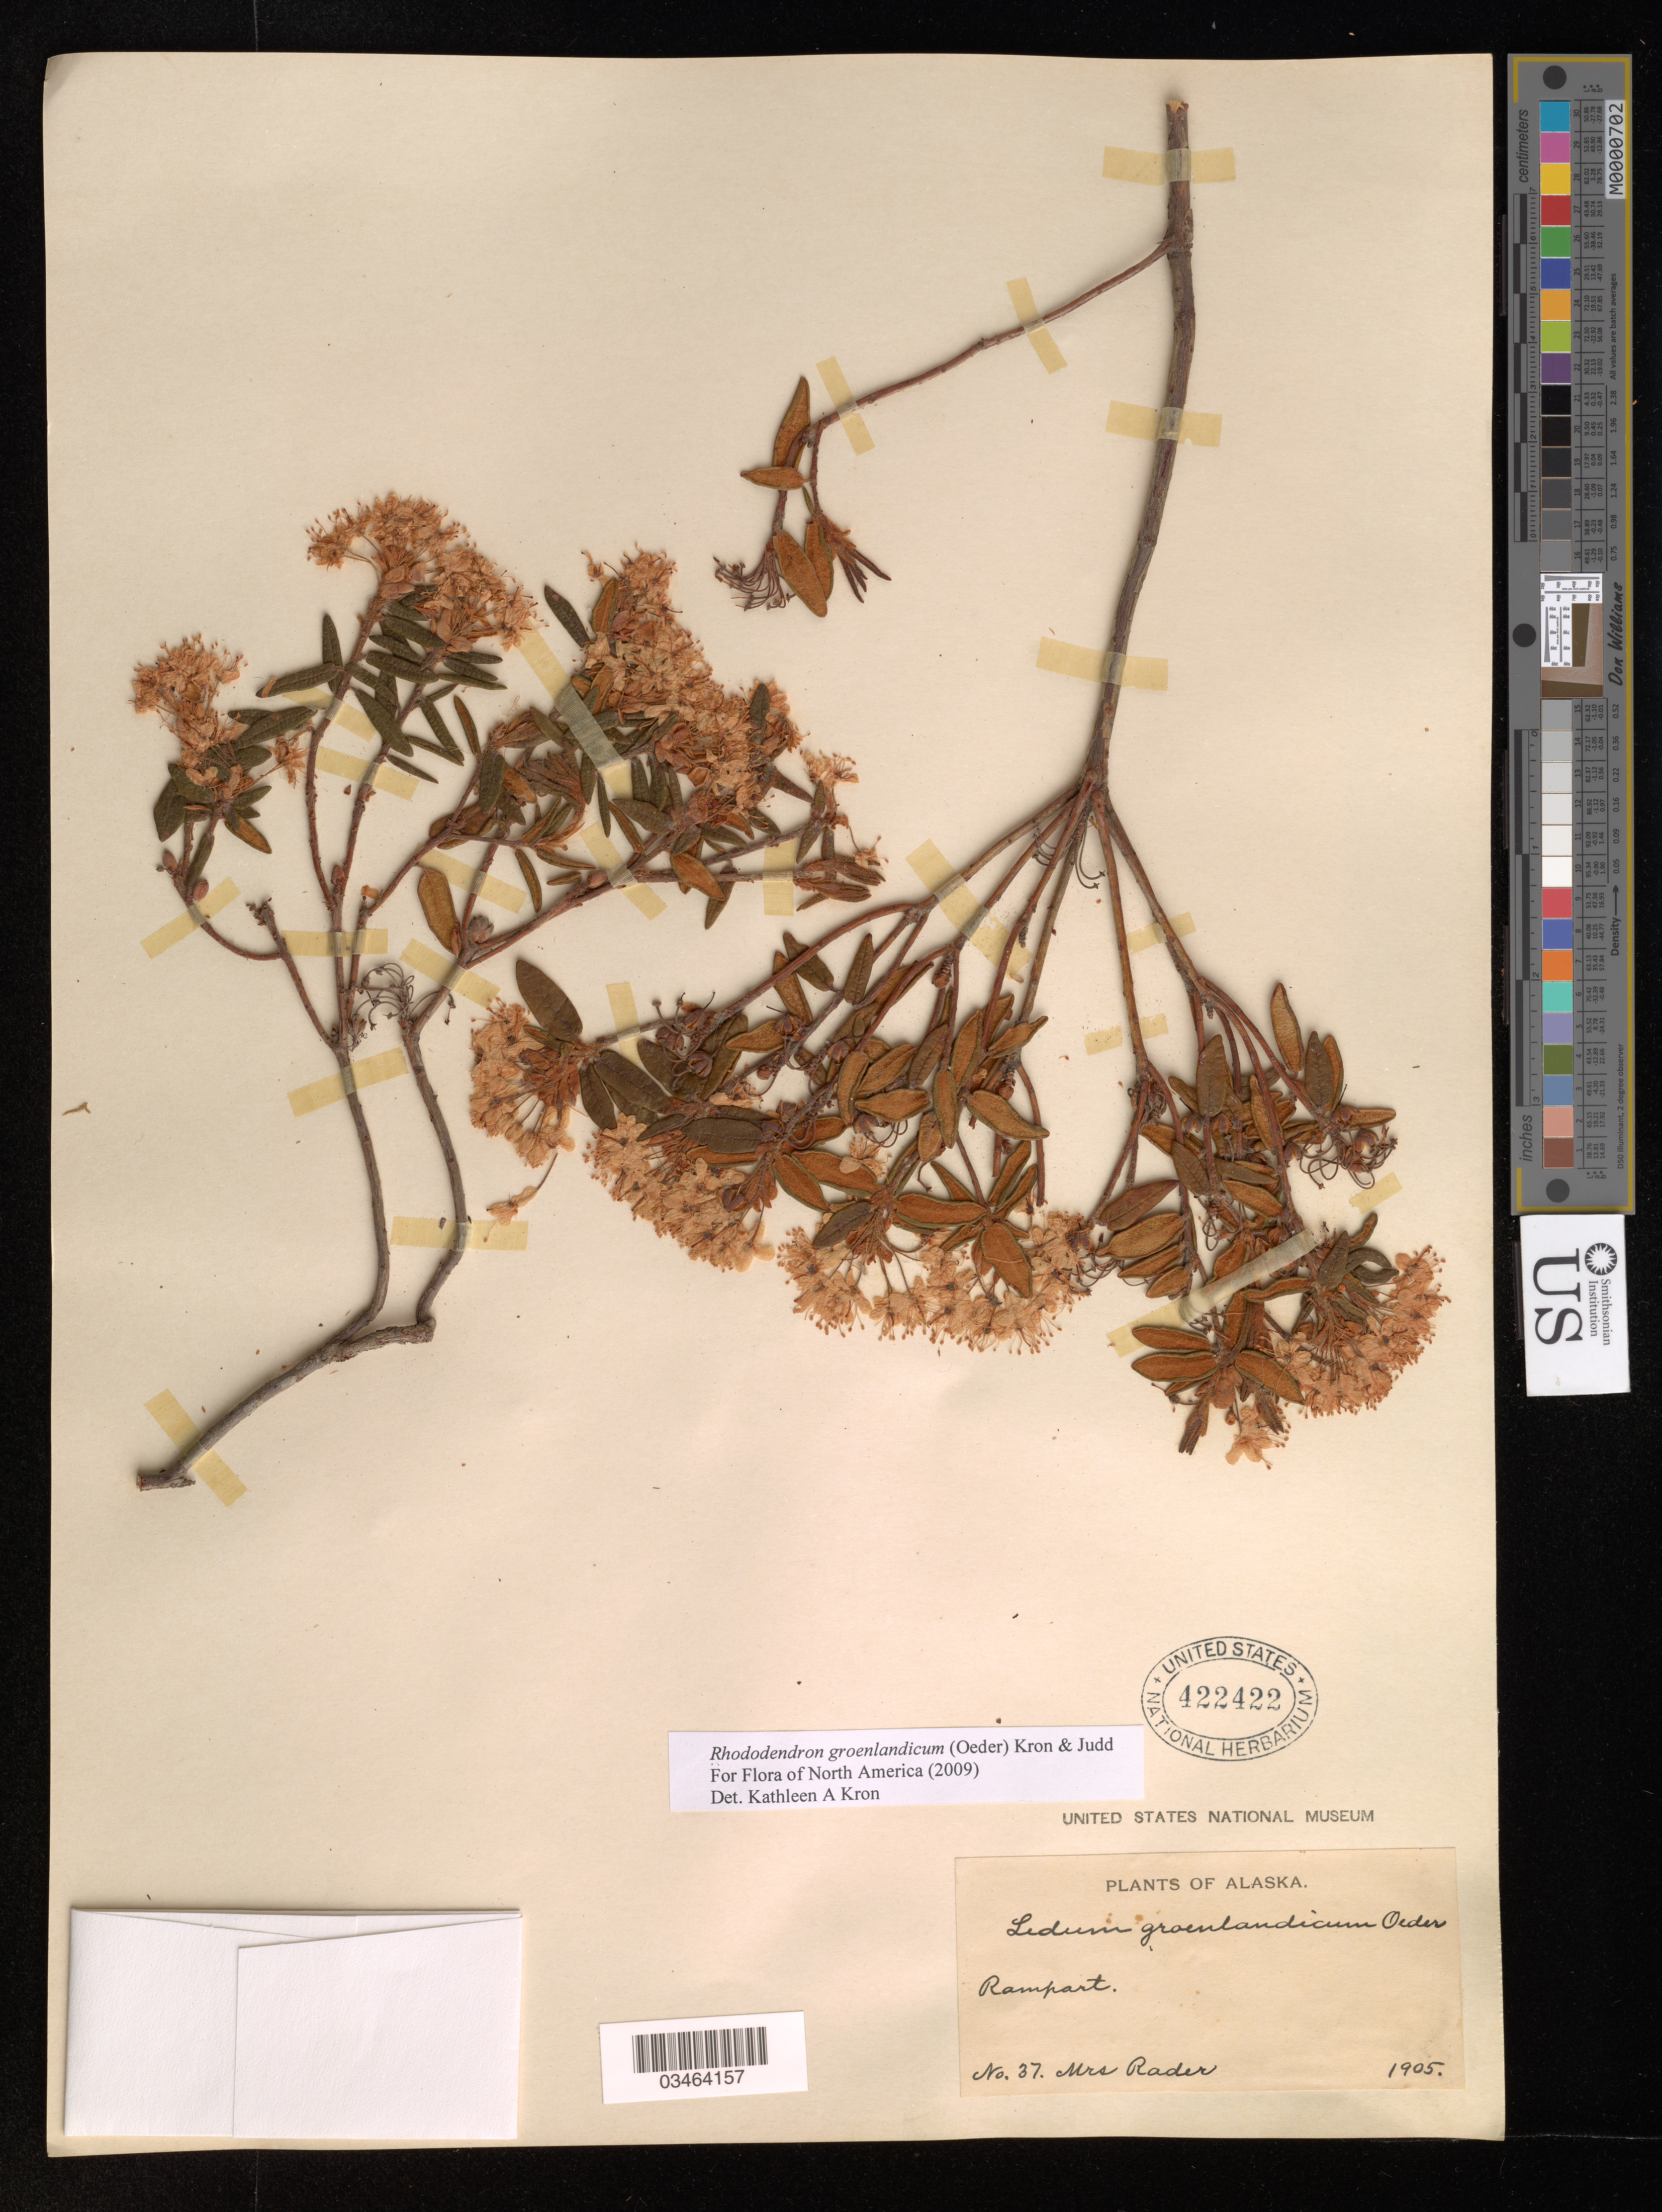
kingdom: Plantae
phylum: Tracheophyta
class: Magnoliopsida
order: Ericales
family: Ericaceae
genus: Rhododendron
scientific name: Rhododendron groenlandicum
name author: (Oeder) Kron & Judd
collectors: Rader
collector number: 37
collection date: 1905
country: United States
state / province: Alaska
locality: Rampart.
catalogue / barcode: US 422422